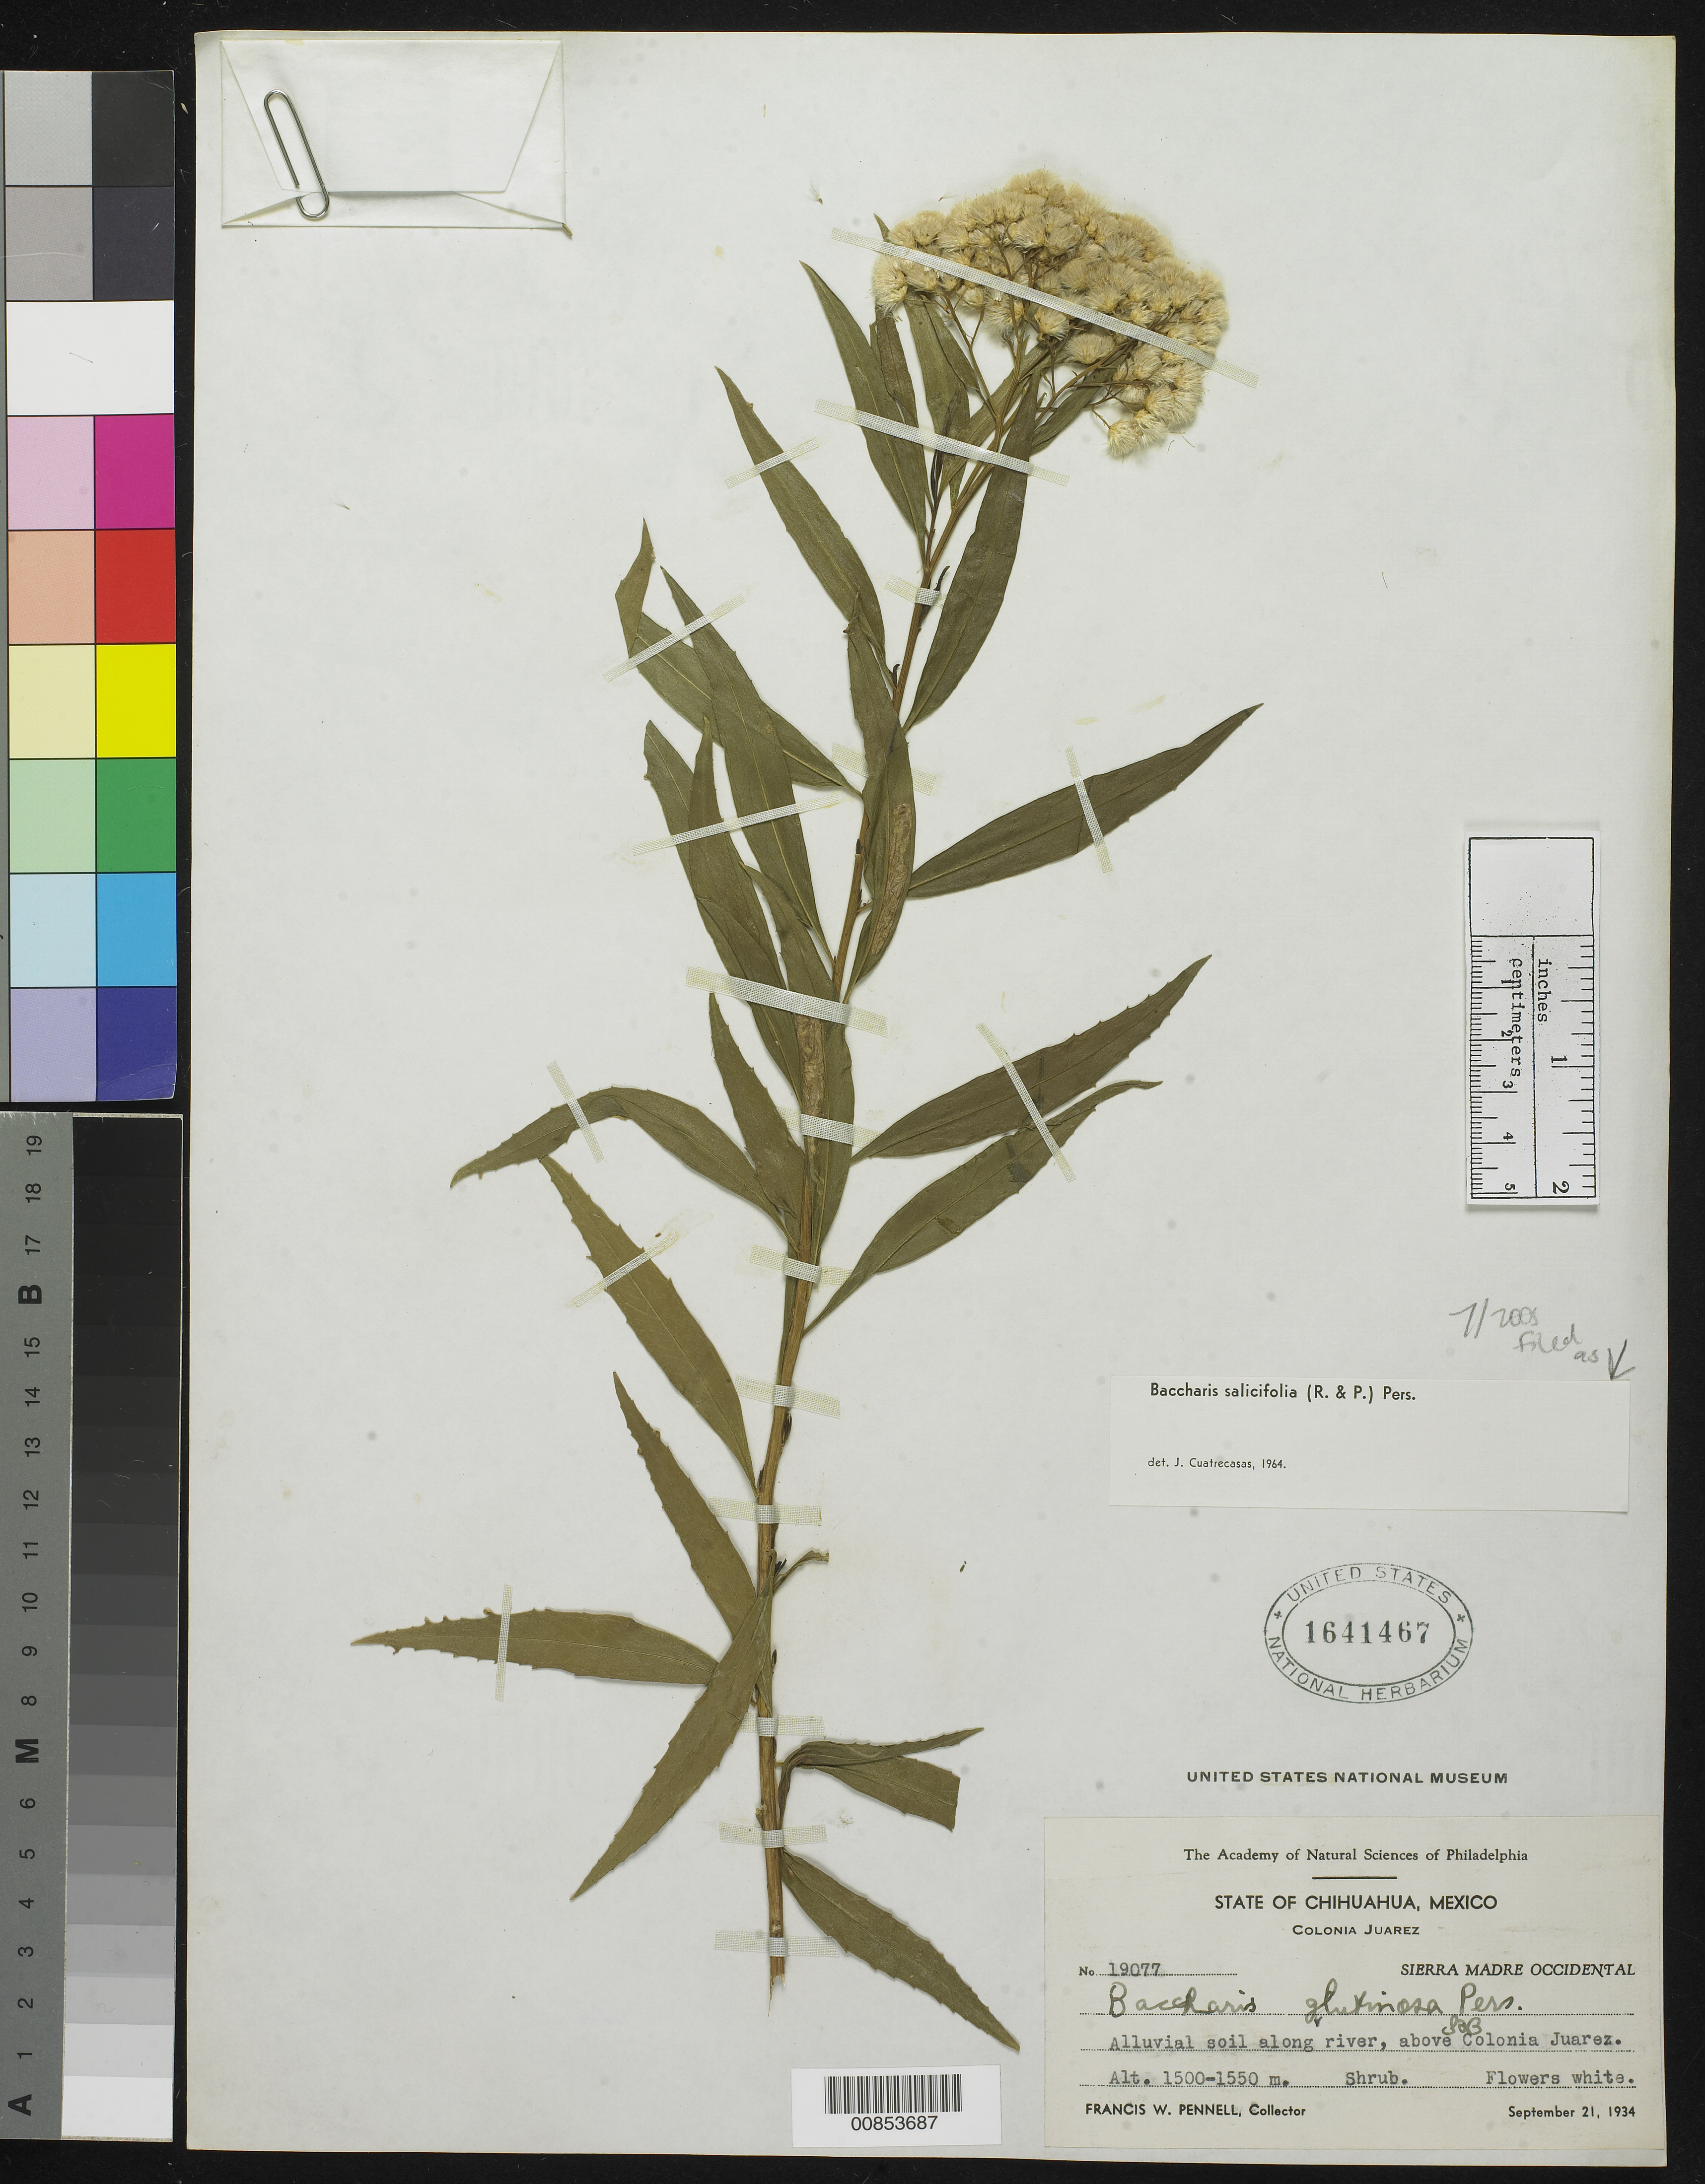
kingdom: Plantae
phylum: Tracheophyta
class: Magnoliopsida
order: Asterales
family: Asteraceae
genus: Baccharis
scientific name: Baccharis salicifolia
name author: (Ruiz & Pav.) Pers.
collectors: F. W. Pennell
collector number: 19077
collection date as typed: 21 Sep 1934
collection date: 1934-09-21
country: Mexico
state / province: Chihuahua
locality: Above Colonia Juárez. Sierra Madre Occidental. Chihuahua.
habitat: Alluvial soil along river.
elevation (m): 1550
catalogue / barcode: US 1641467